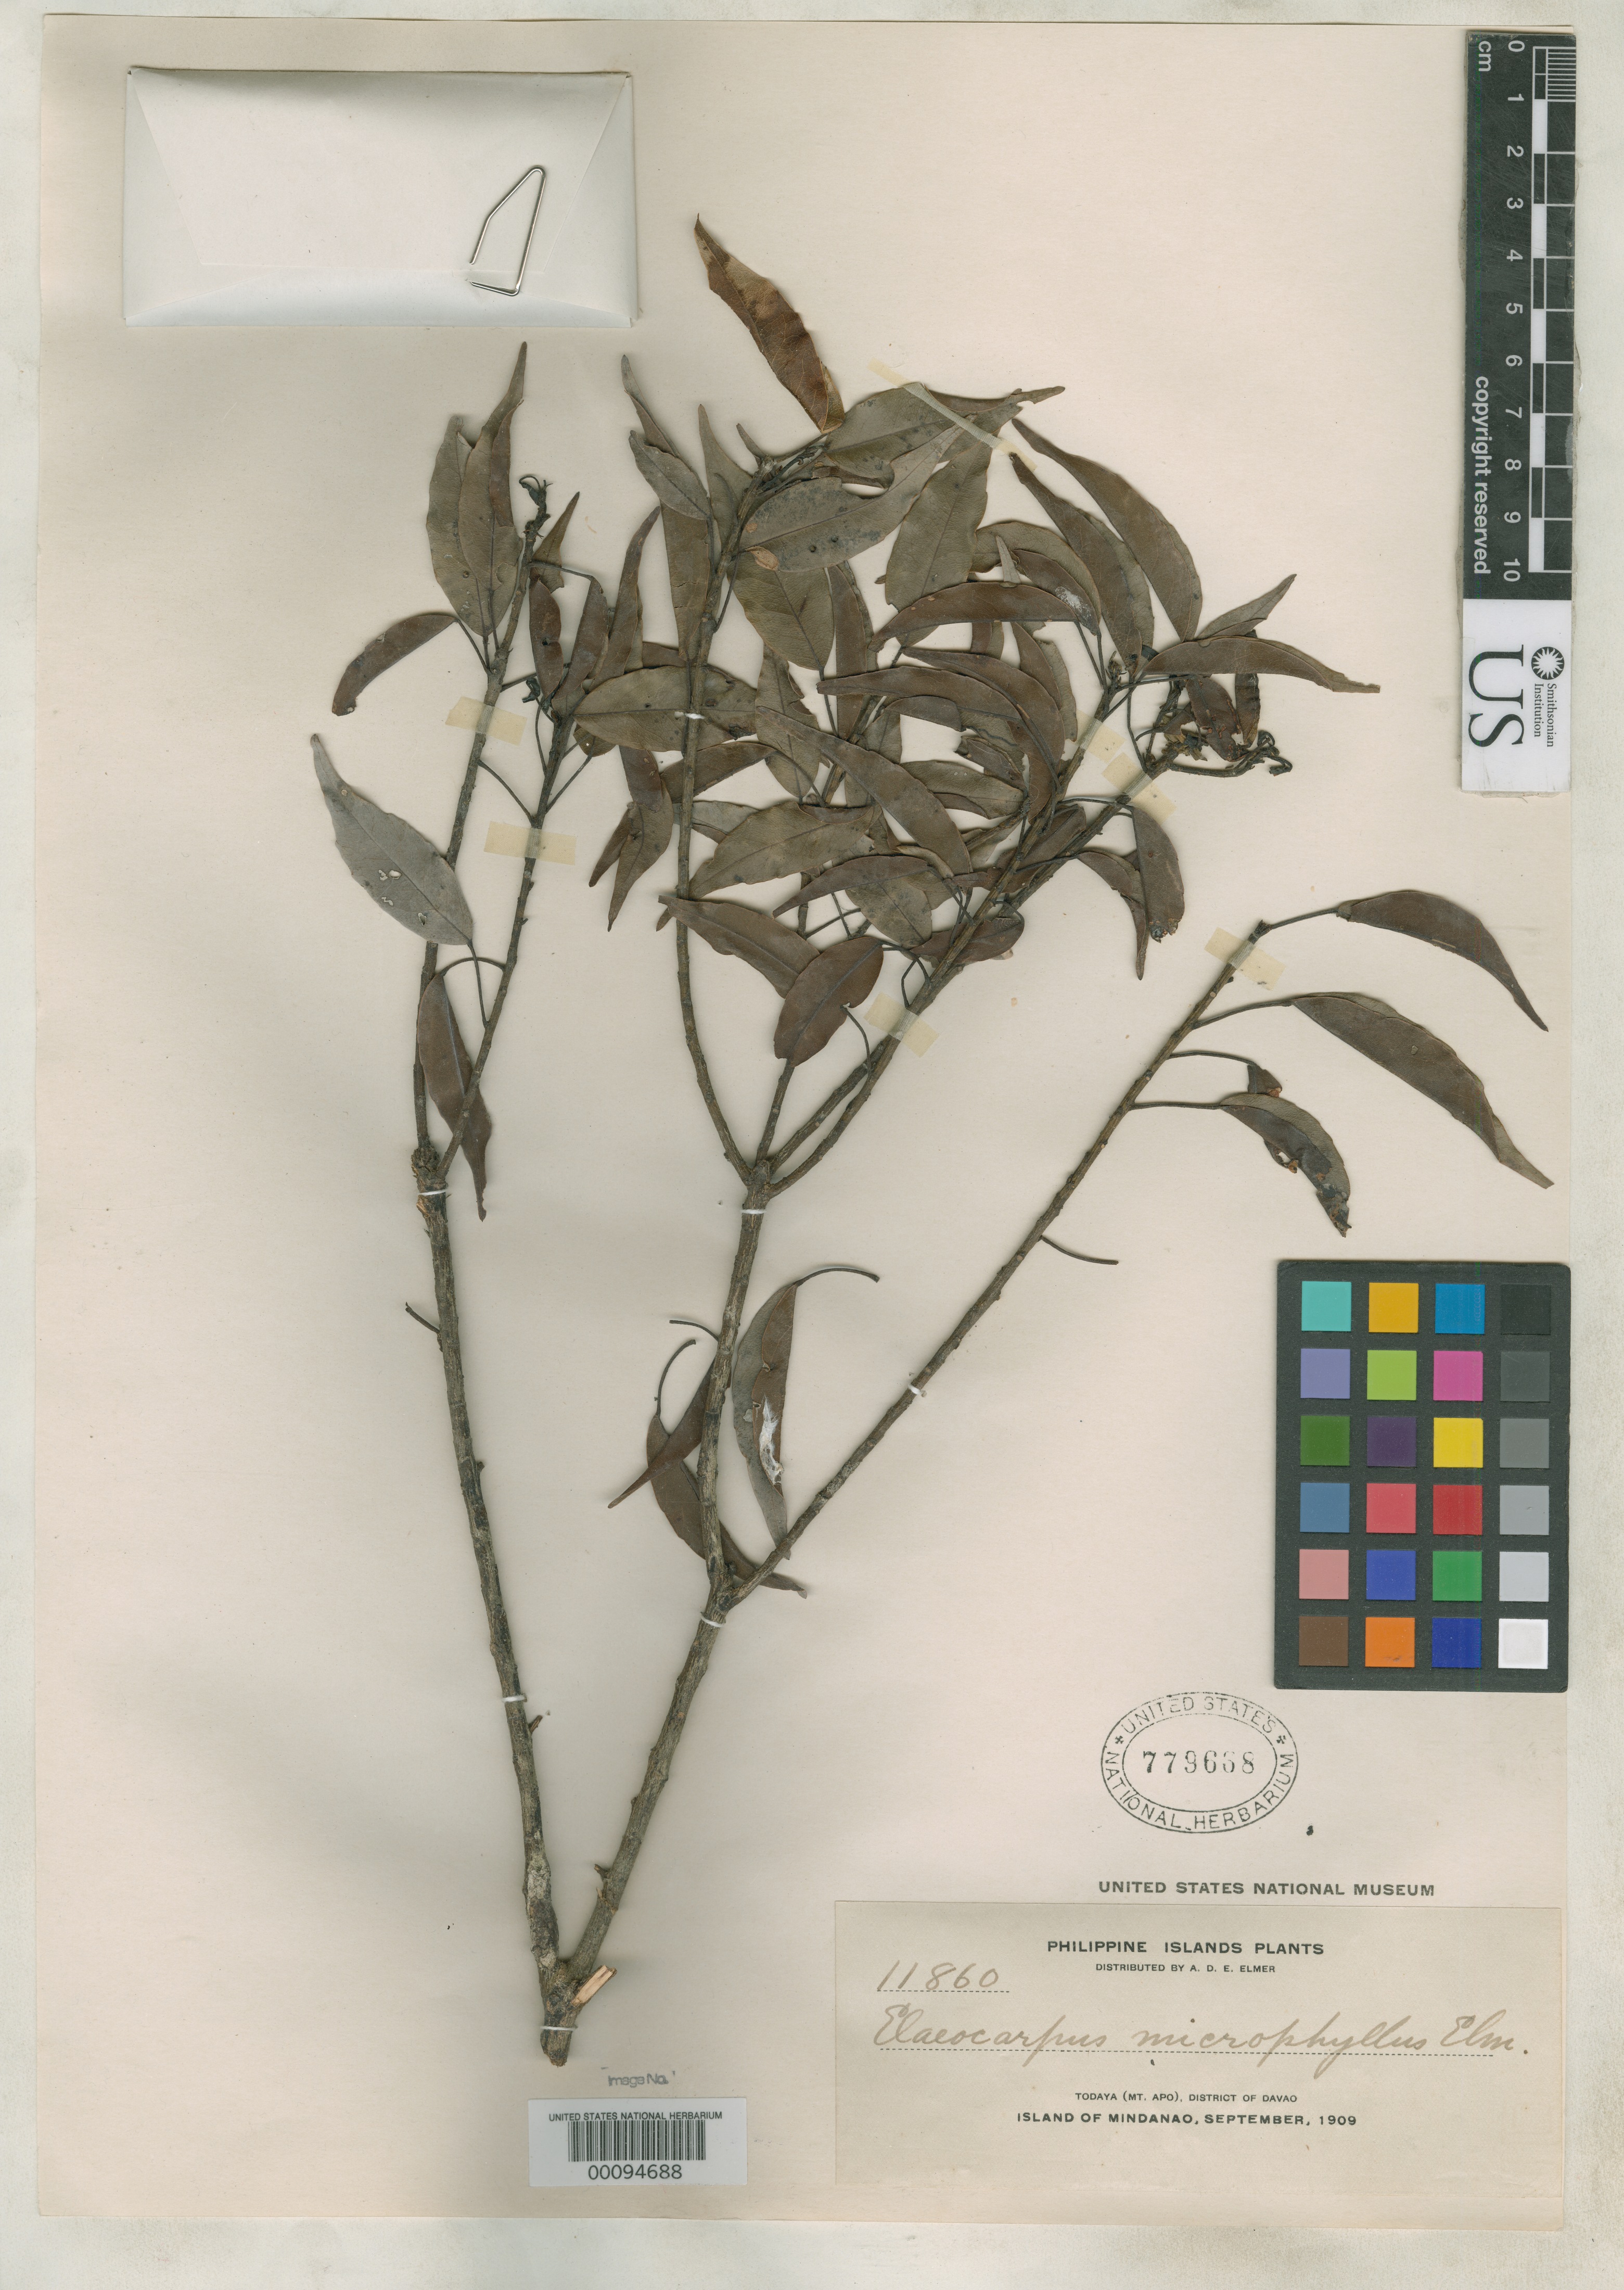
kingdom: Plantae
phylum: Tracheophyta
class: Magnoliopsida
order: Oxalidales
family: Elaeocarpaceae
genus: Elaeocarpus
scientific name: Elaeocarpus microphyllus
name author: Elmer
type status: Isotype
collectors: A. D. E. Elmer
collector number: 11860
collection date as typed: Sep 1909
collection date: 1909-09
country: Philippines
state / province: Davao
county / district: Davao del Sur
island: Mindanao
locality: Todaya (Mt. Apo).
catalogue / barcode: US 779668